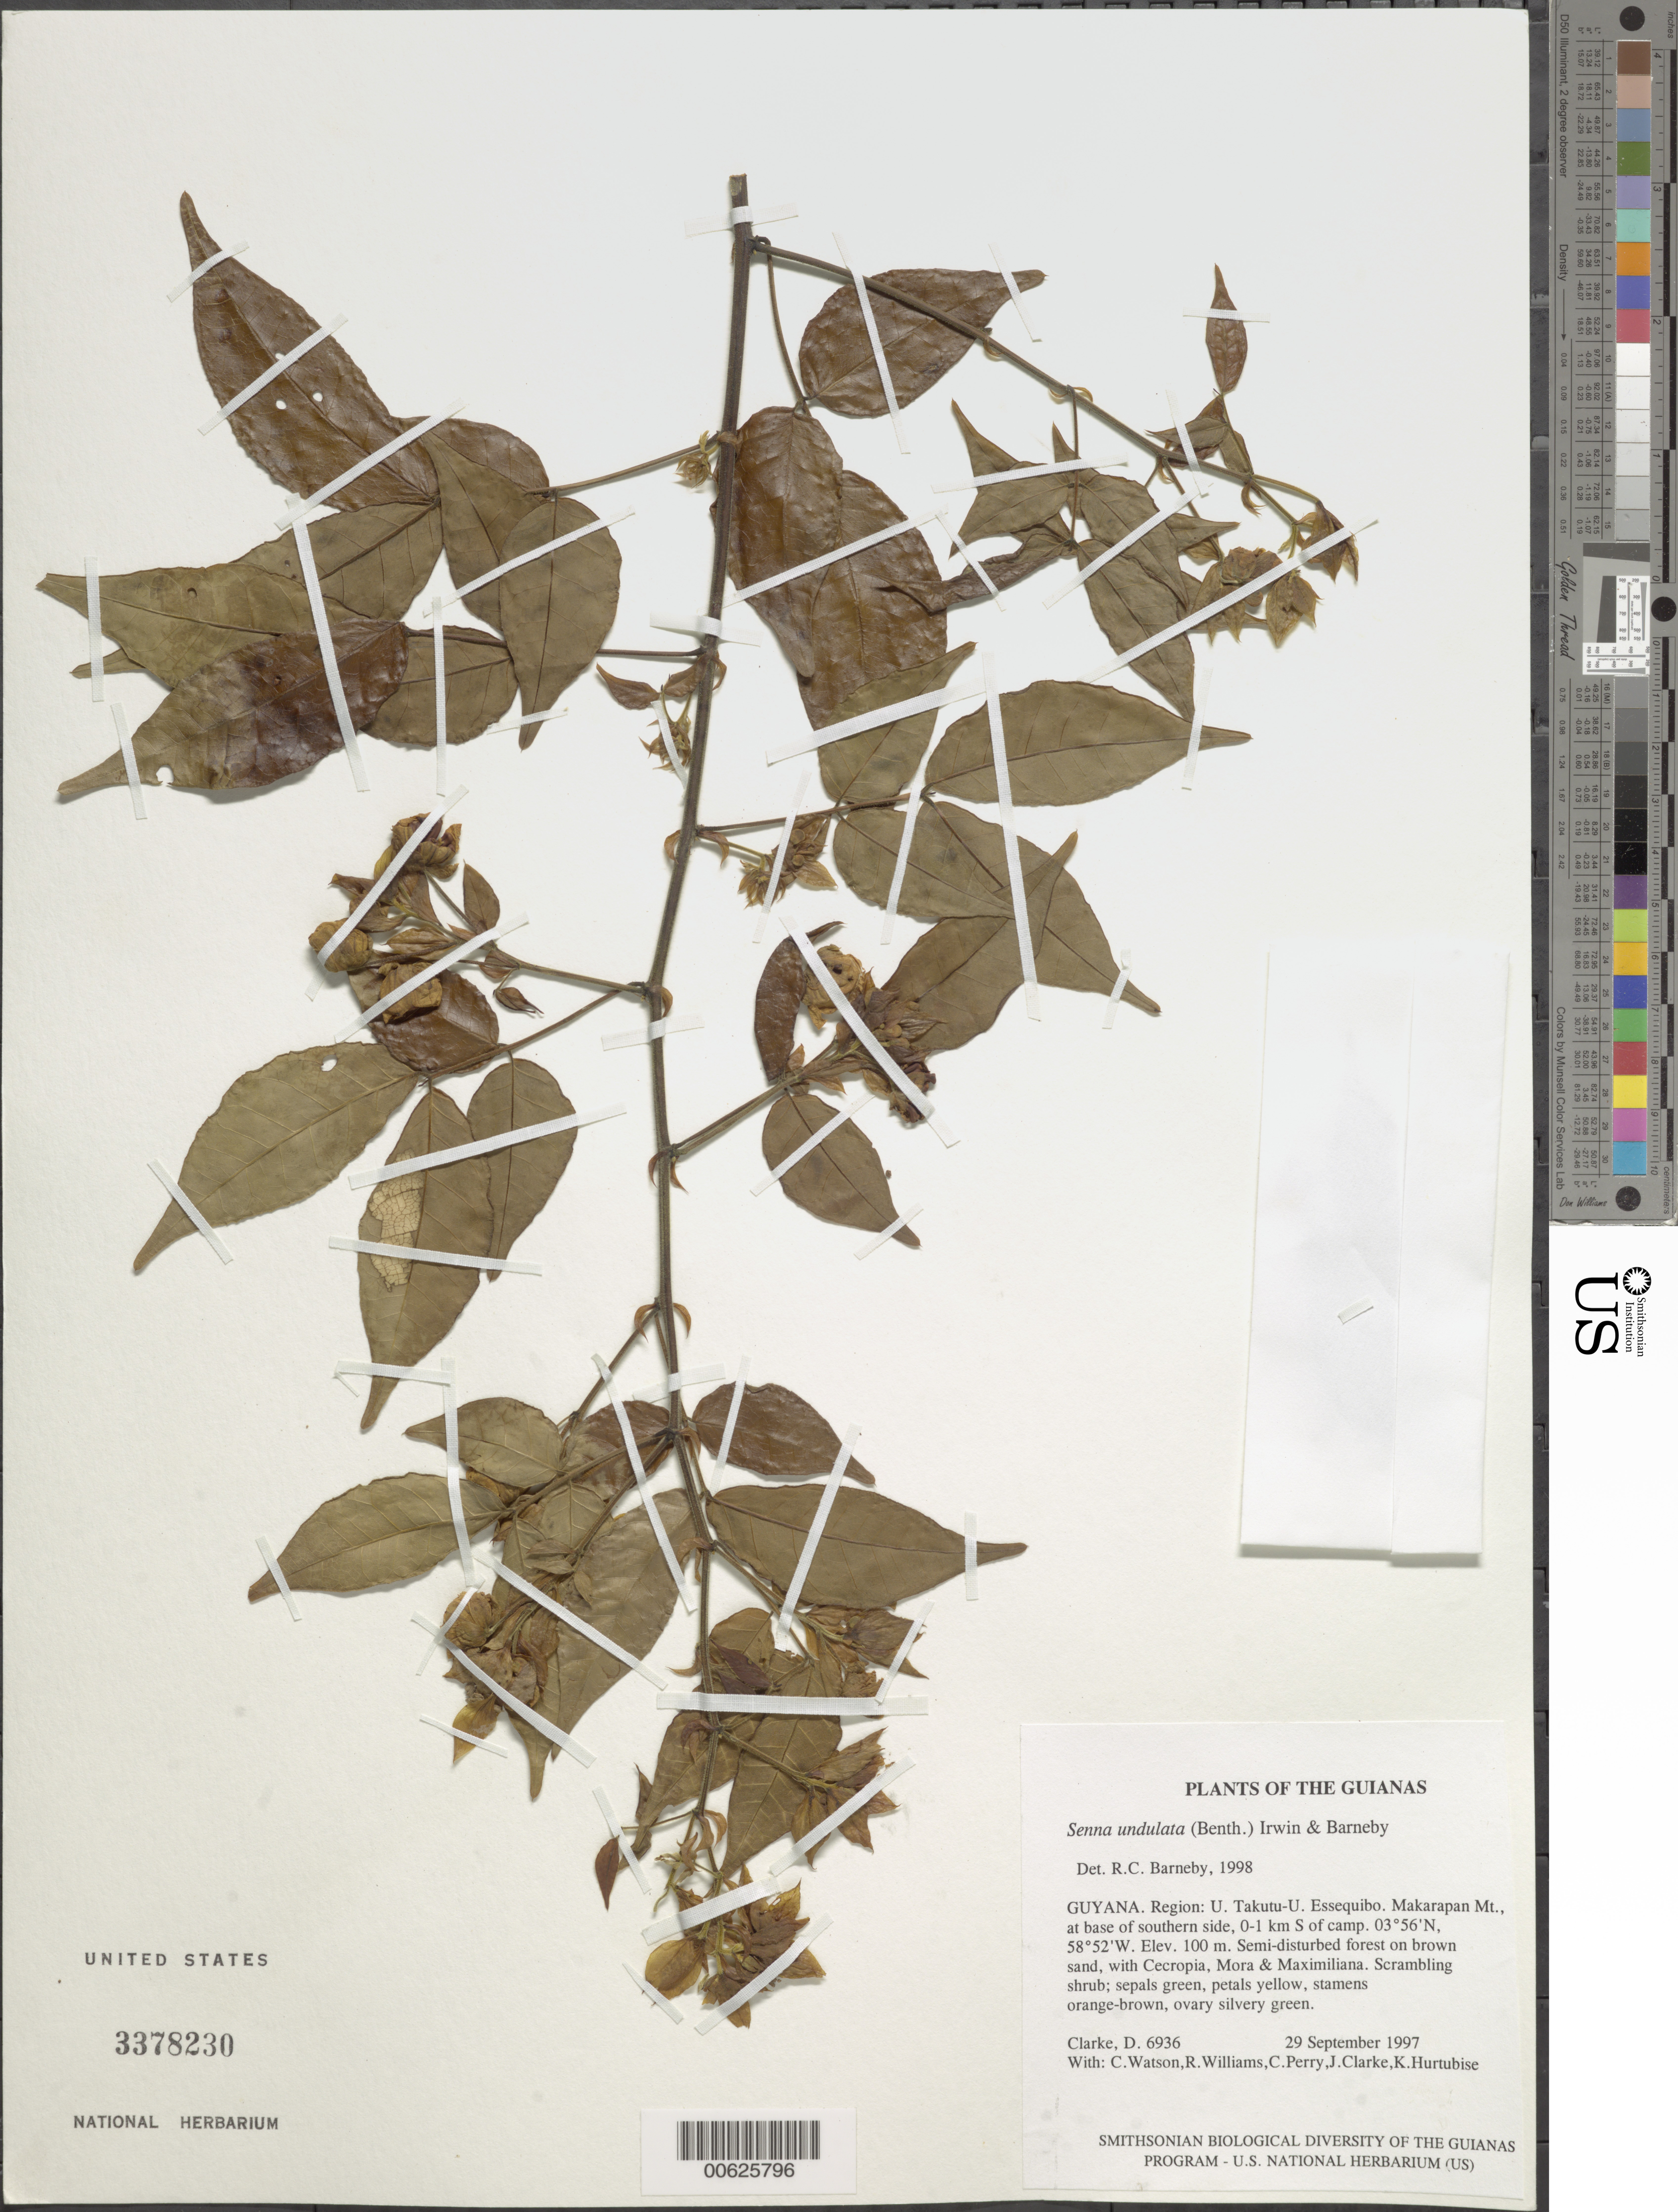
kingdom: Plantae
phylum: Tracheophyta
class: Magnoliopsida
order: Fabales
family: Fabaceae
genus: Senna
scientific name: Senna undulata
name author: (Benth.) H.S. Irwin & Barneby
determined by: Barneby, Rupert C., (NY)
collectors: H. D. Clarke, C. Watson, R. Williams, C. Perry, J. Clarke & K. Hurtubise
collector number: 6936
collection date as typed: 29 September 1997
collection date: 1997-09-29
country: Guyana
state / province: U. Takutu-U. Essequibo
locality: Makarapan Mt., at base of southern side, 0-1 km S of camp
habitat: Semi-disturbed forest on brown sand, with Cecropia, Mora & Maximiliana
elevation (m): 100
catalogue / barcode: US 3378230